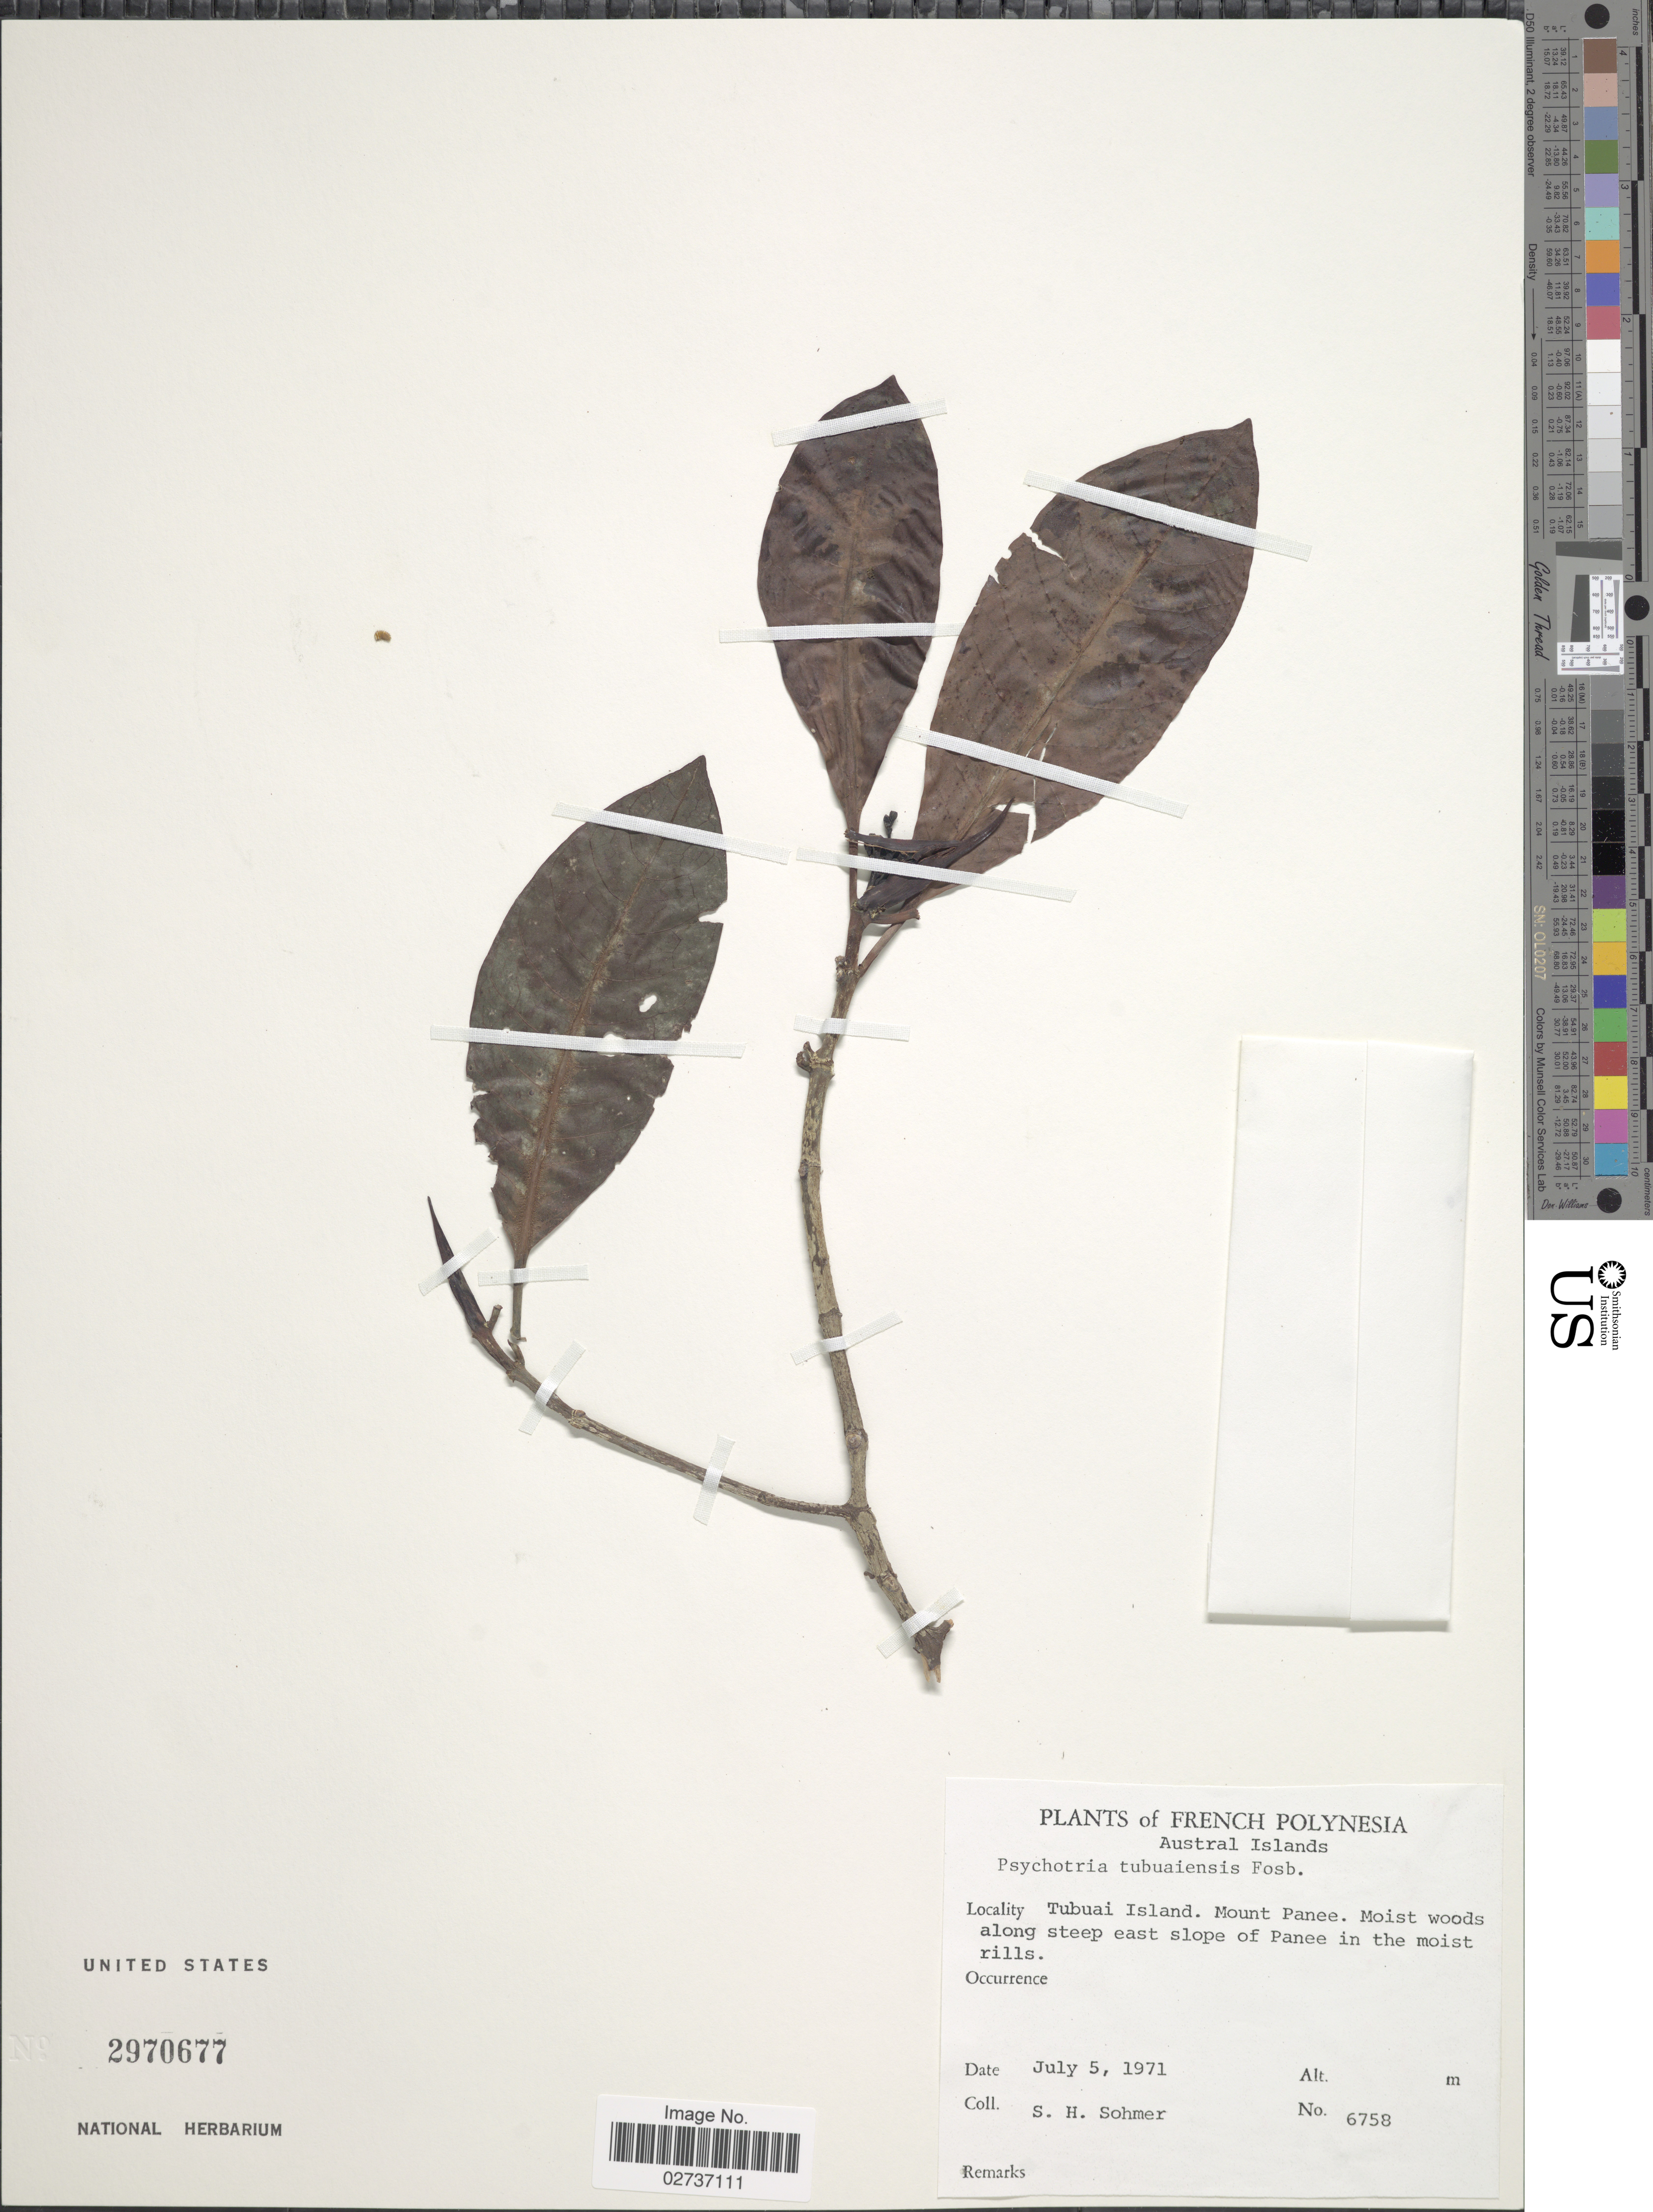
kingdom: Plantae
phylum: Tracheophyta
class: Magnoliopsida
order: Gentianales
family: Rubiaceae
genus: Psychotria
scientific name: Psychotria tubuaiensis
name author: Fosberg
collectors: S. H. Sohmer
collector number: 6758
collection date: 1971-07-05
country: French Polynesia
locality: Austral Islands, Tubuai Island. Mount Panee. Moist woods along steep east slope of Panee in the moist rills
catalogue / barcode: US 2970677